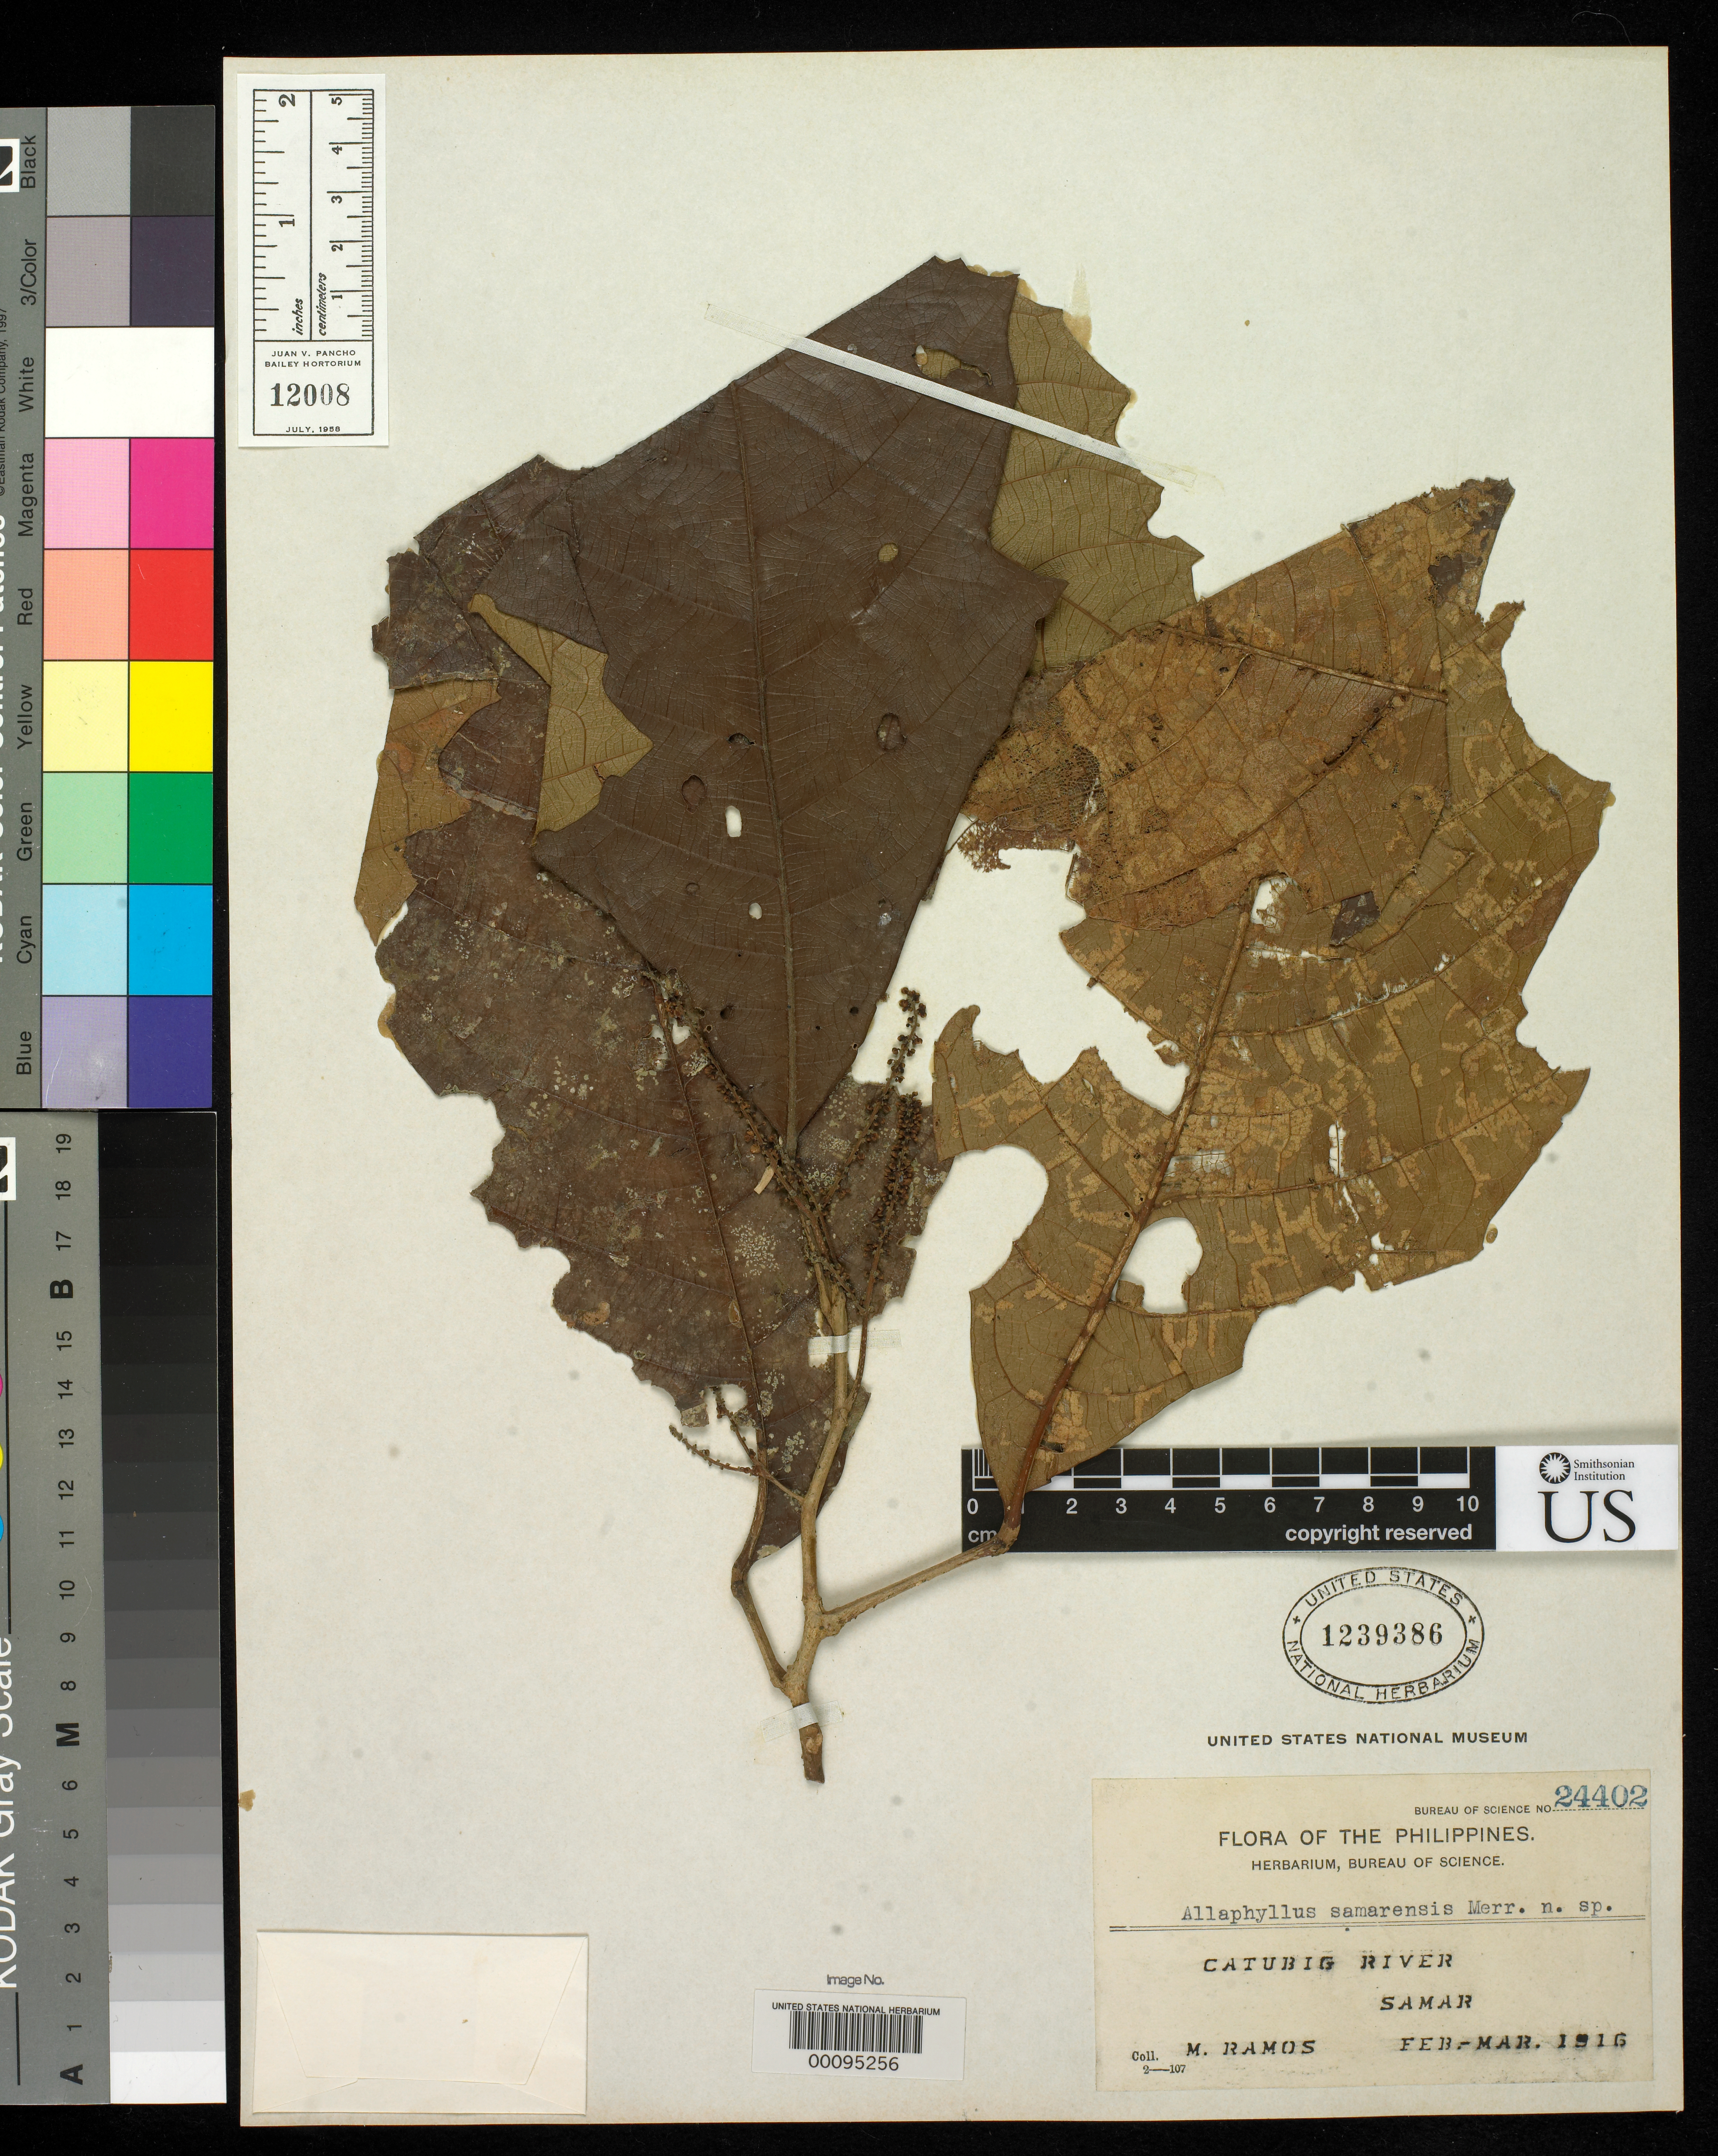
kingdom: Plantae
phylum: Tracheophyta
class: Magnoliopsida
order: Sapindales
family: Sapindaceae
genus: Allophylus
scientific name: Allophylus samarensis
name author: Merr.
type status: Isotype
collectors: M. Ramos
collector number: Bur. Sci. 24402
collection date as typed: Feb 1916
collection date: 1916-02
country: Philippines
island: Samar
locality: Catubig River.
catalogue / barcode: US 1239386